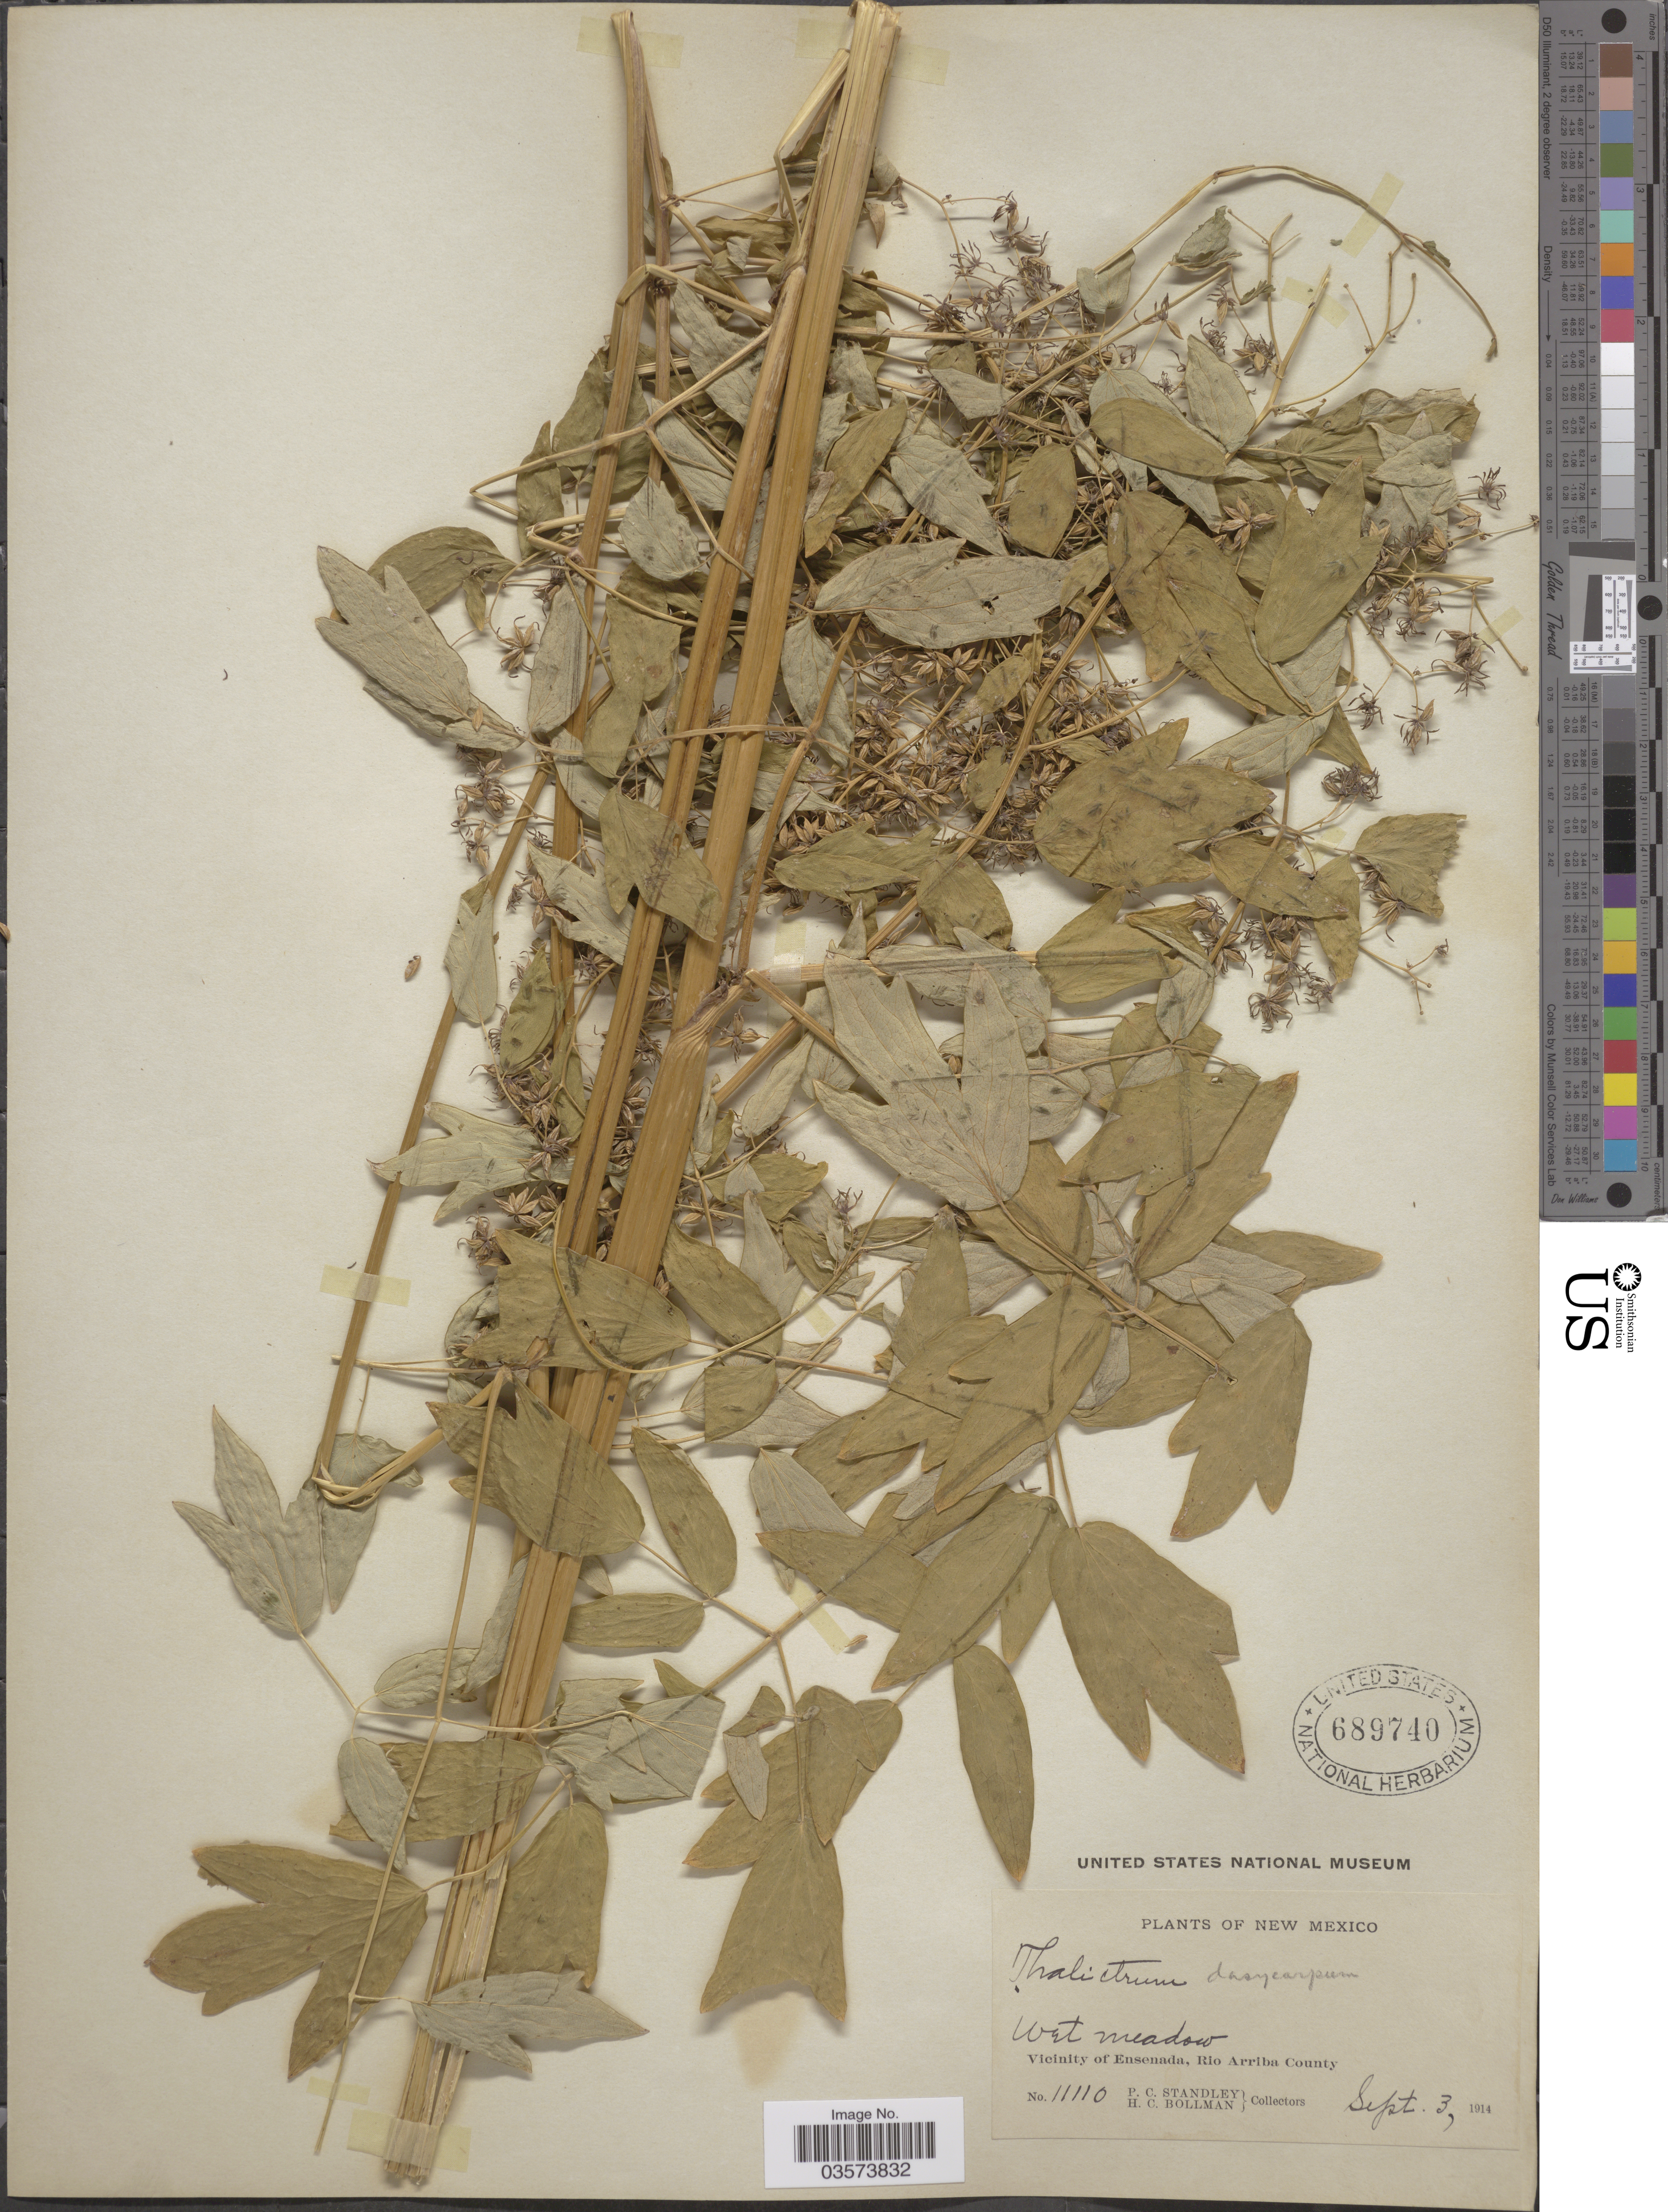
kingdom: Plantae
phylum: Tracheophyta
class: Magnoliopsida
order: Ranunculales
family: Ranunculaceae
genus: Thalictrum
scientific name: Thalictrum dasycarpum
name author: Fisch. & Avé-Lall.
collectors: P. C. Standley & H. C. Bollman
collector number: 11110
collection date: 1914-09-03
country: United States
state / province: New Mexico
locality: Wet meadow. Vicinity of Ensenada, Rio Arriba County.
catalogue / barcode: US 689740